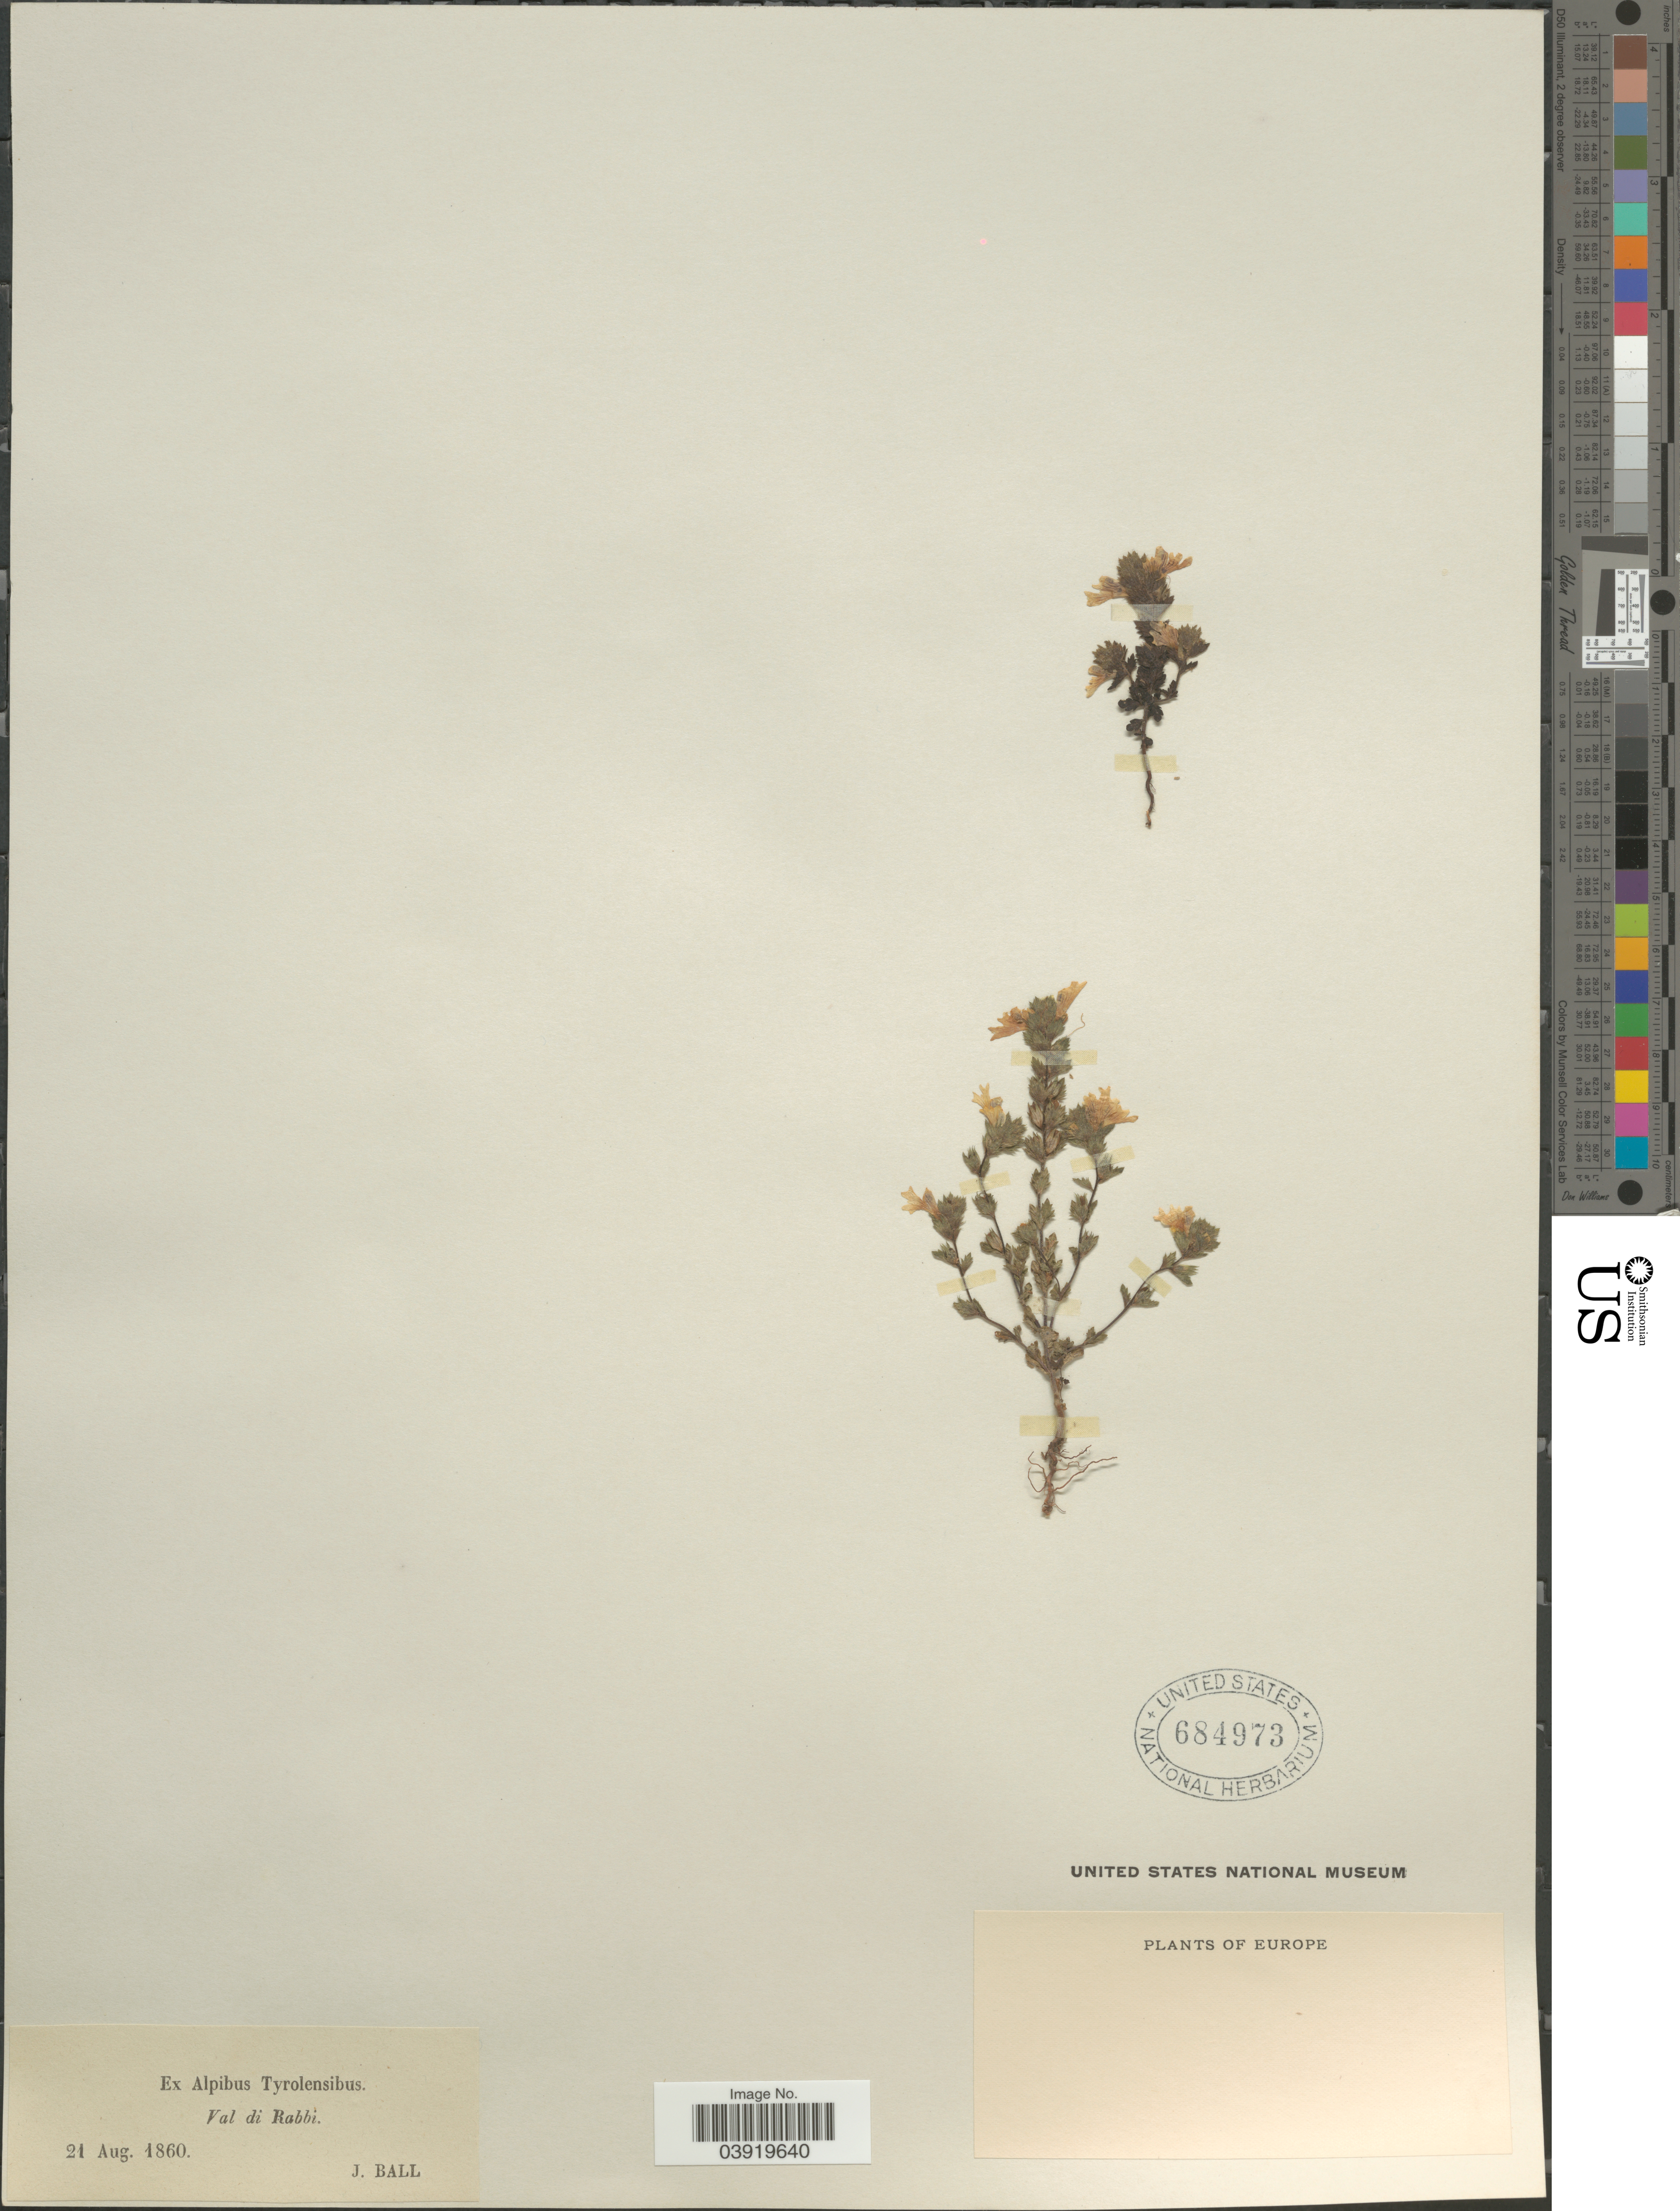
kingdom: Plantae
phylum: Tracheophyta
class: Magnoliopsida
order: Lamiales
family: Orobanchaceae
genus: Euphrasia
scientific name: Euphrasia sp.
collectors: J. Ball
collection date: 1860-08-21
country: Austria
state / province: Tirol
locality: Ex Alpibus Tyrolensibus. Val di Rabbi. Europe.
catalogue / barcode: US 684973